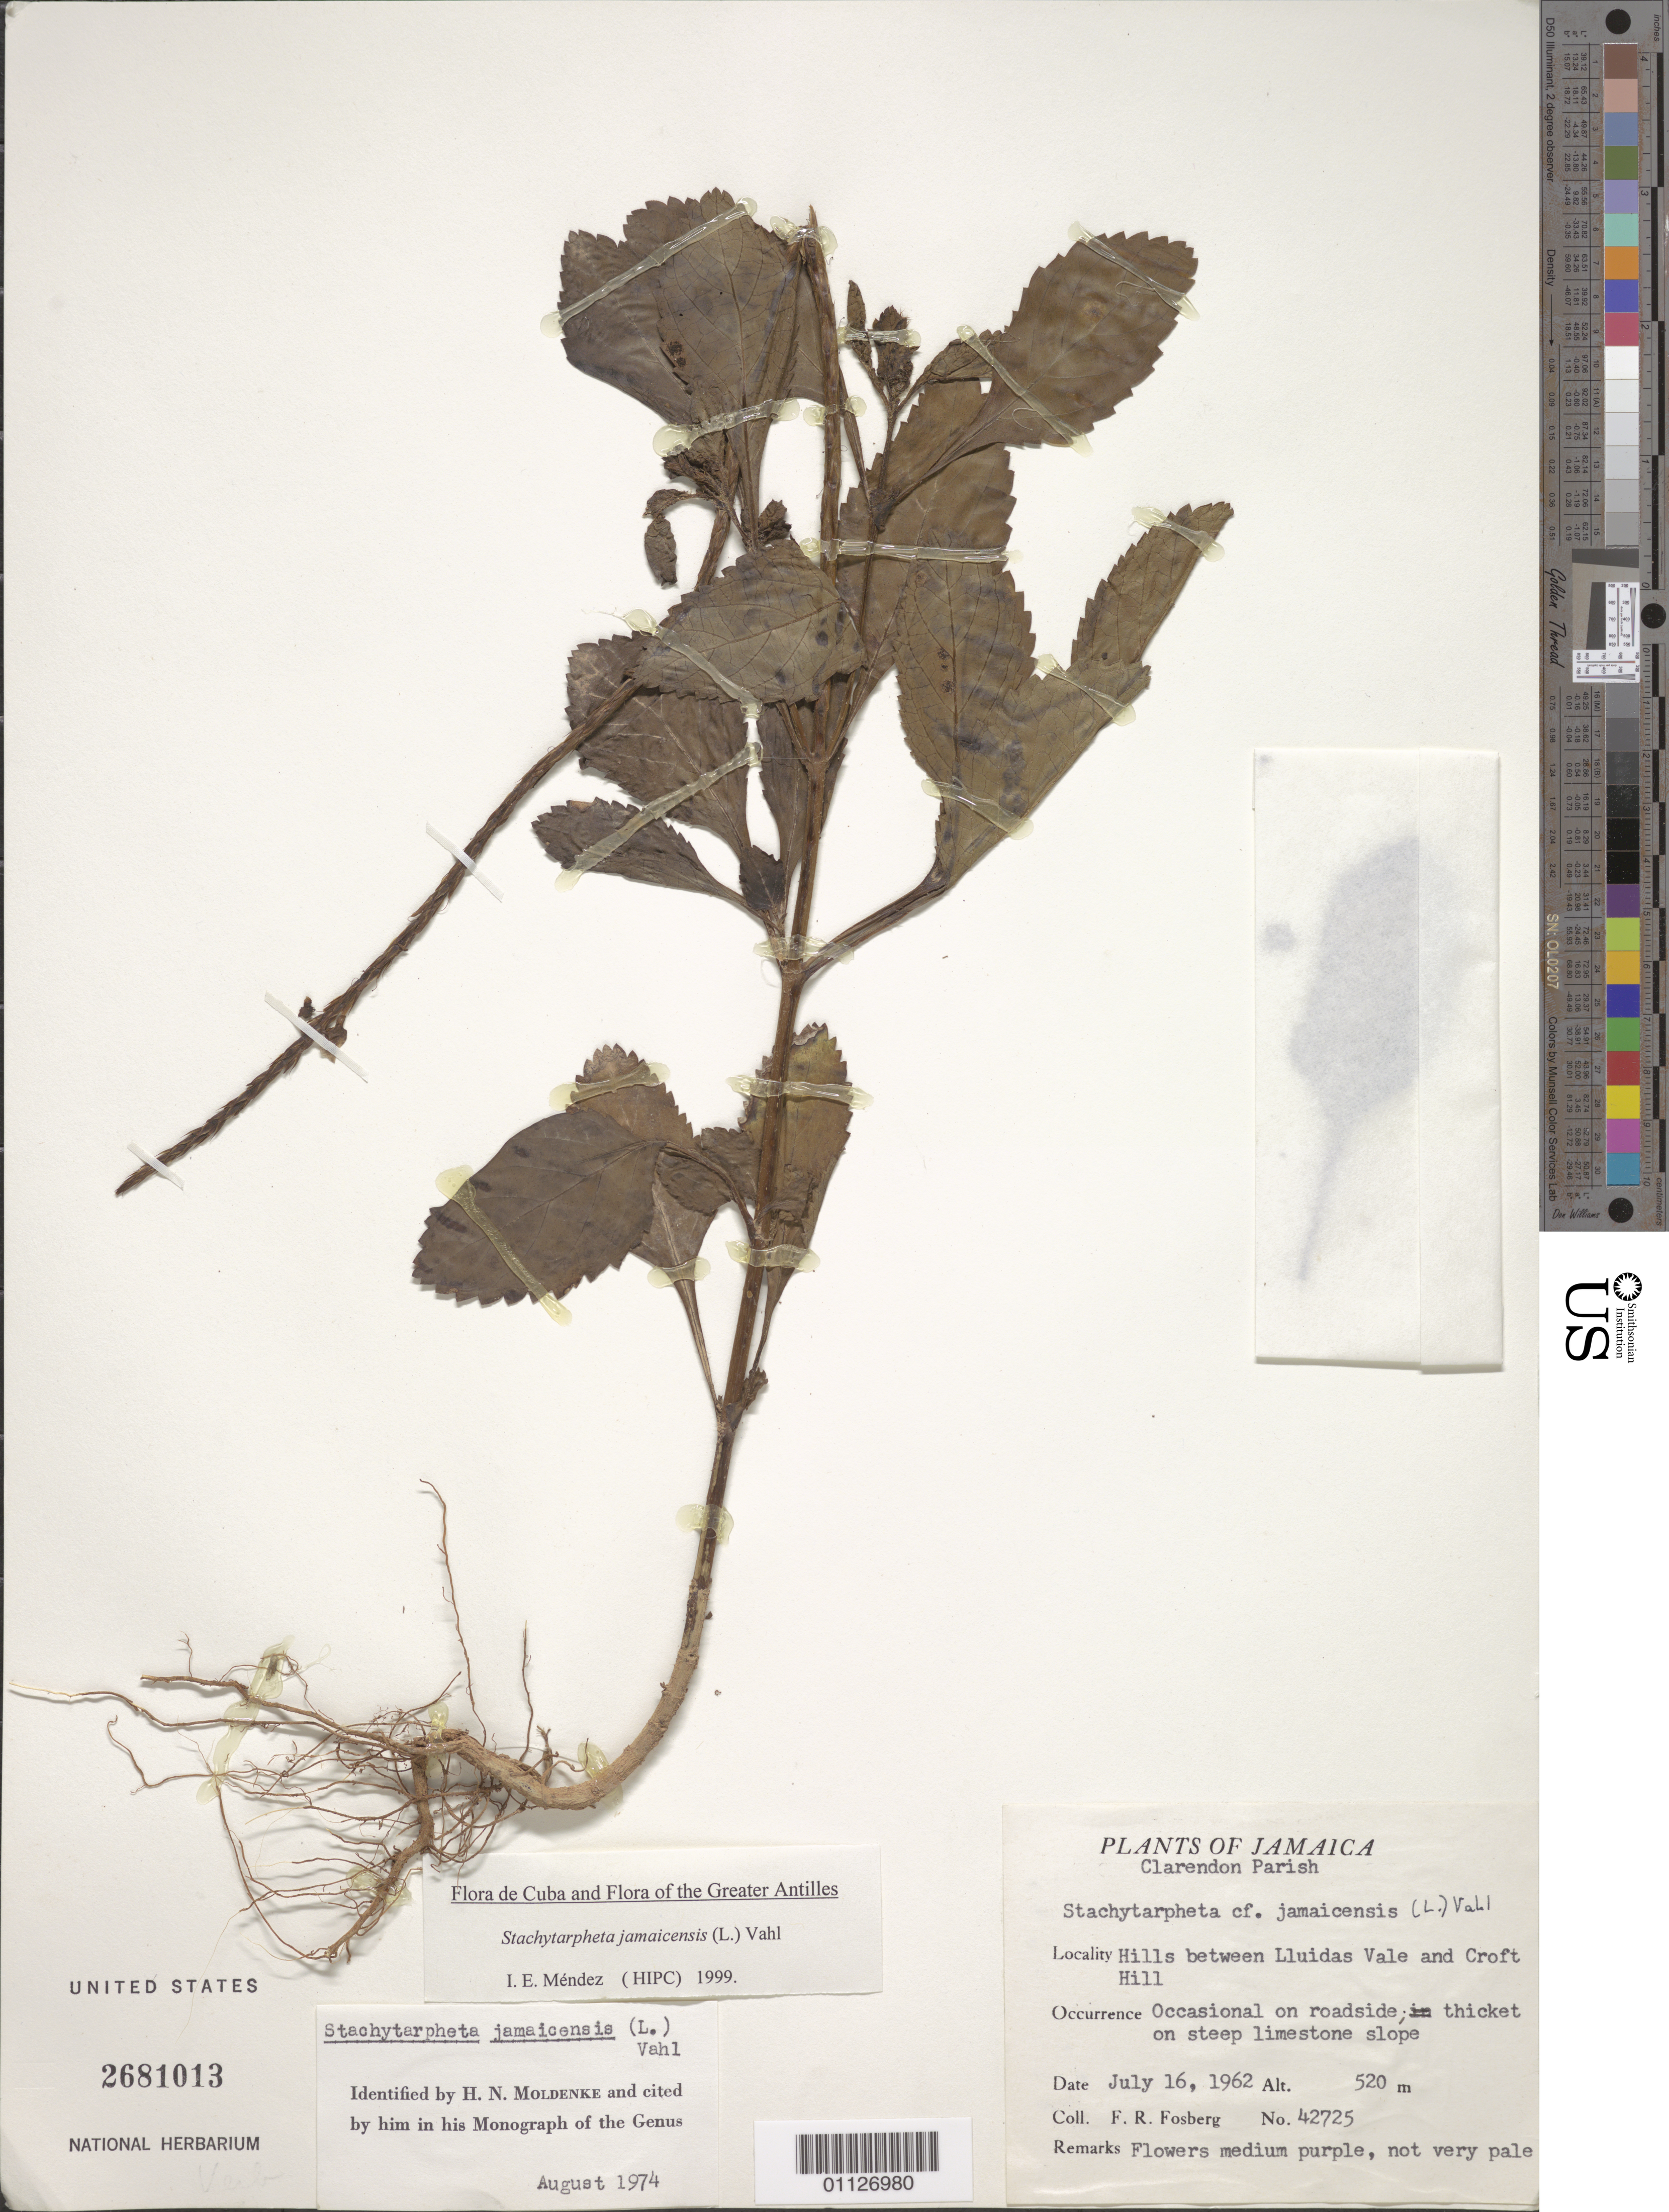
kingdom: Plantae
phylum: Tracheophyta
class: Magnoliopsida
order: Lamiales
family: Verbenaceae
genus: Stachytarpheta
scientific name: Stachytarpheta jamaicensis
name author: (L.) Vahl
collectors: F. R. Fosberg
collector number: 42725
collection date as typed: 16 Jul 1962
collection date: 1962-07-16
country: Jamaica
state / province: Clarendon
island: Jamaica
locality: Hills between Lluidas Vale and Croft Hill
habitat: occasional on roadside; thicket on steep limestone slope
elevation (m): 520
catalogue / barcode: US 2681013